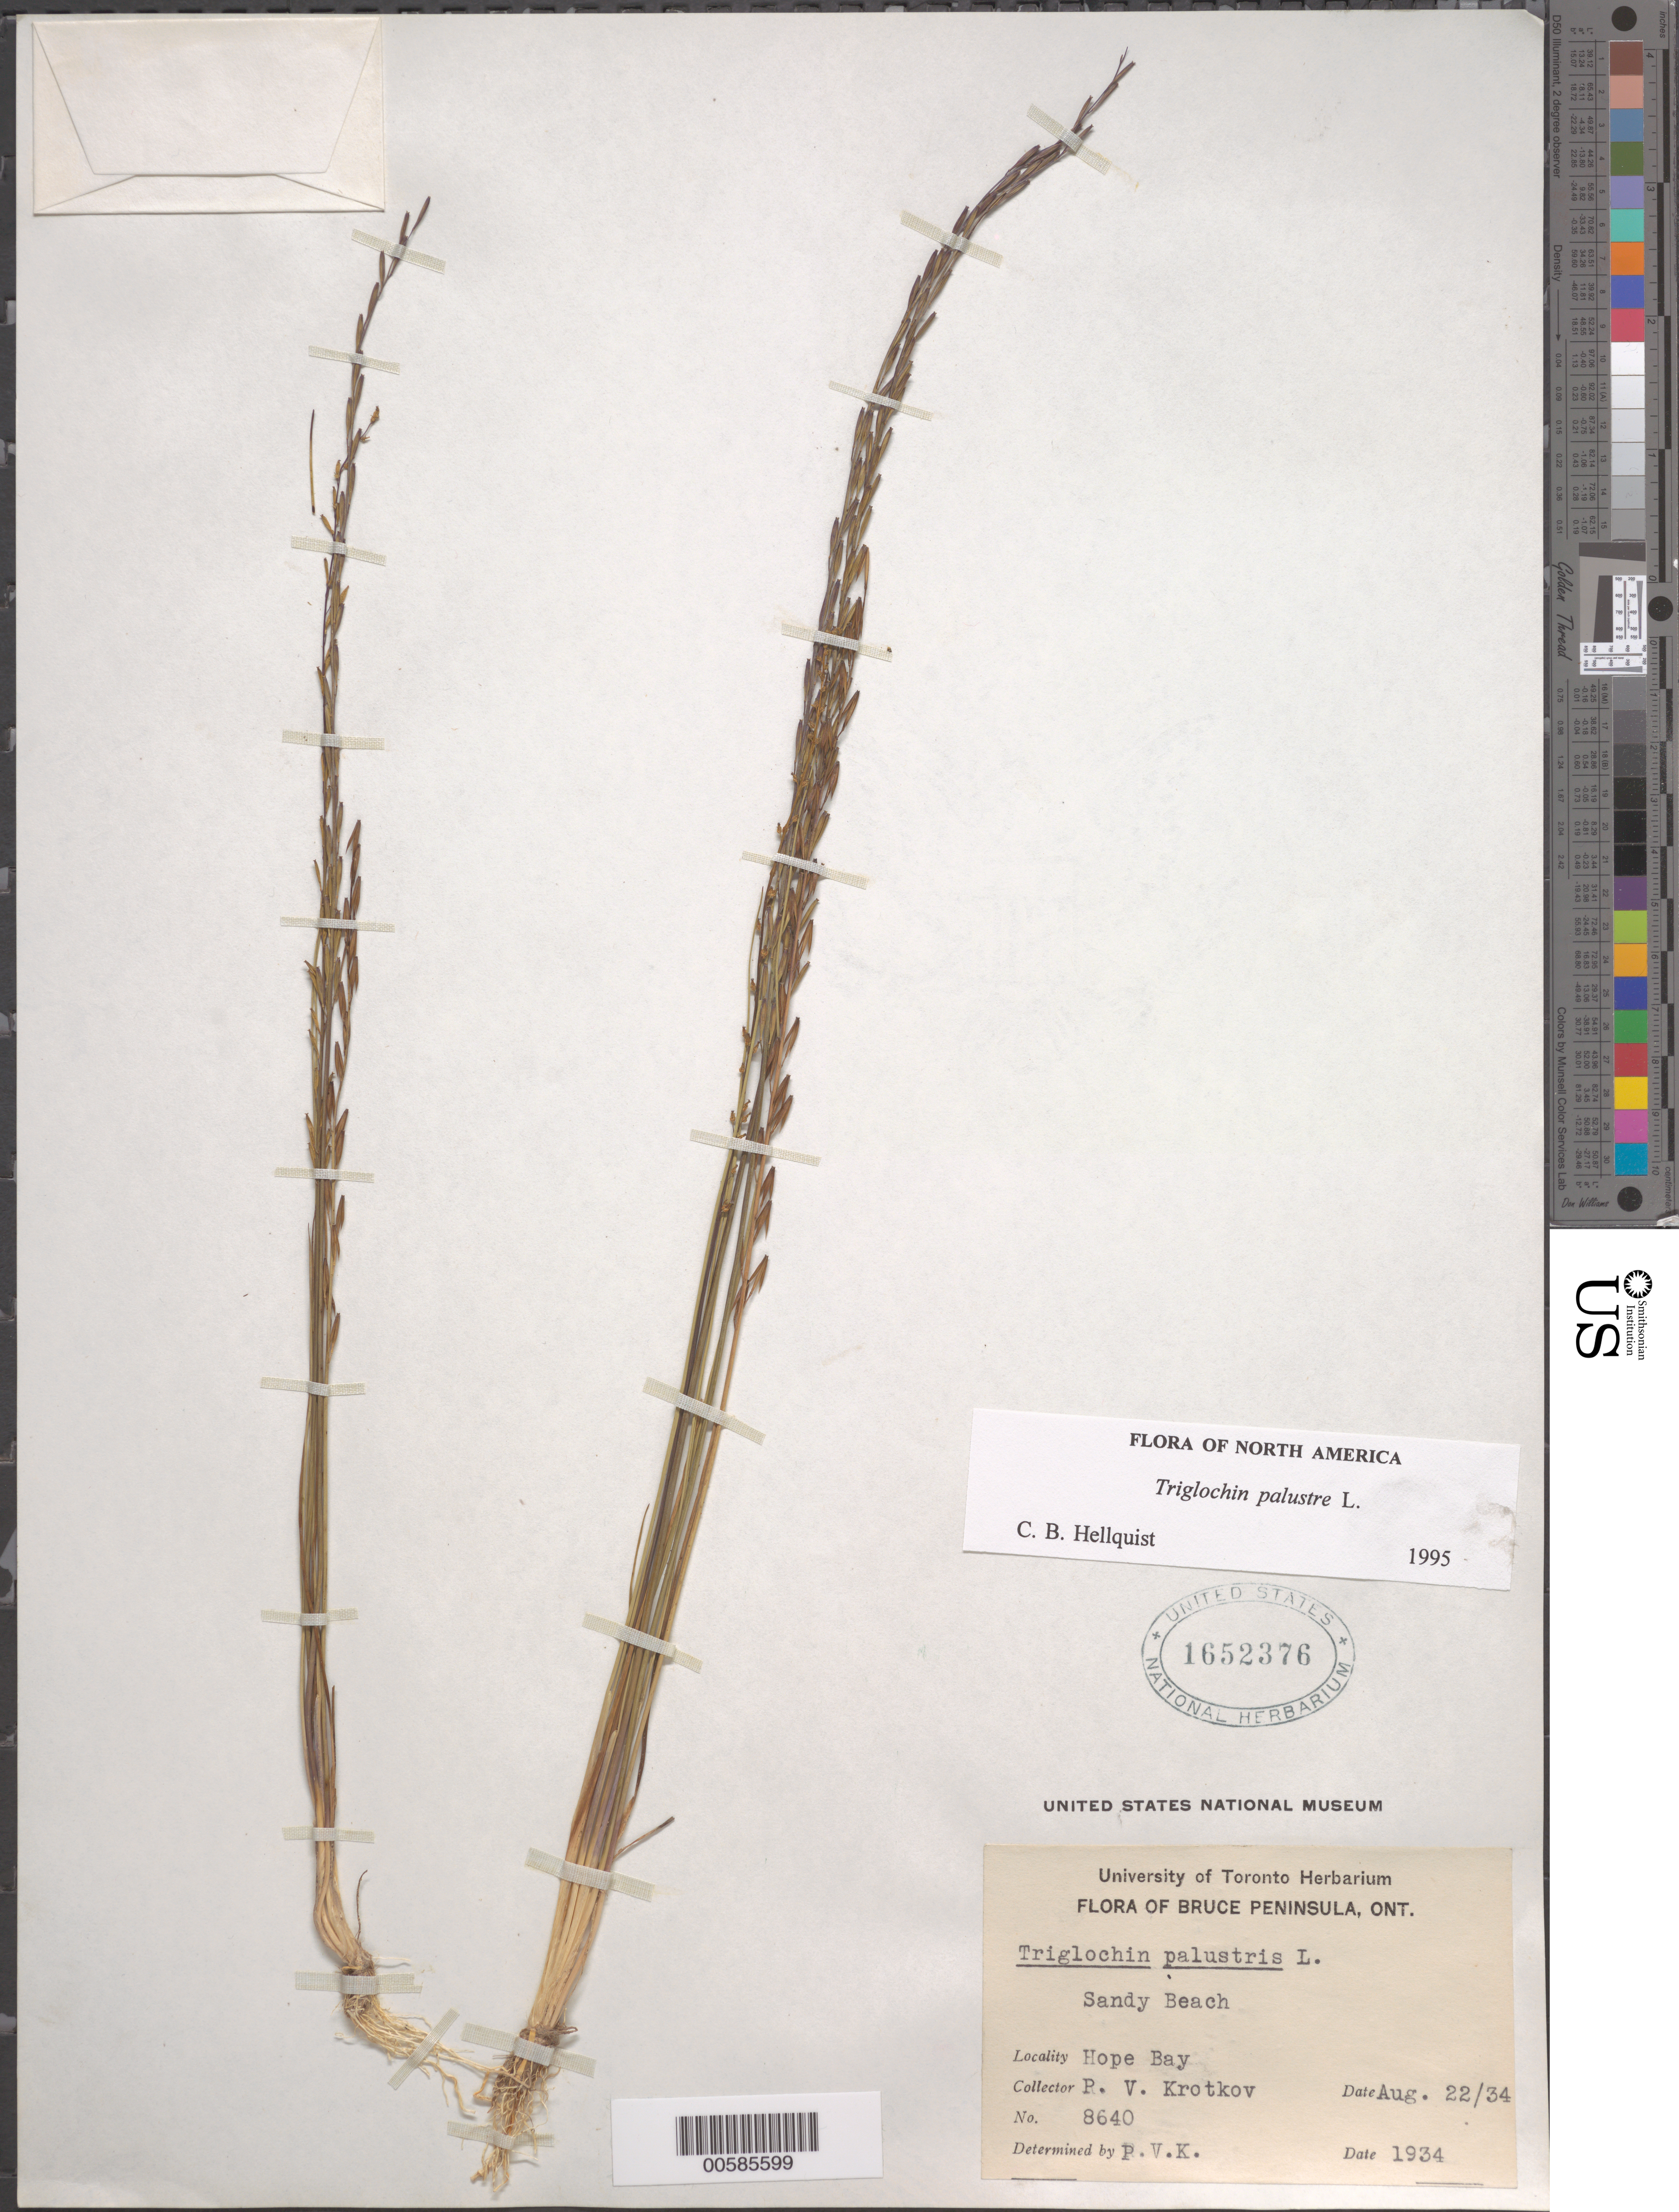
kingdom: Plantae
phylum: Tracheophyta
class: Liliopsida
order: Alismatales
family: Juncaginaceae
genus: Triglochin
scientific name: Triglochin palustris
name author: L.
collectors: P. V. Krotkov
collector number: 8640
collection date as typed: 22 Aug 1934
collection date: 1934-08-22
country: Canada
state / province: Ontario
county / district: Bruce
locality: Hope Bay; Bruce Peninsula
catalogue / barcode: US 1652376